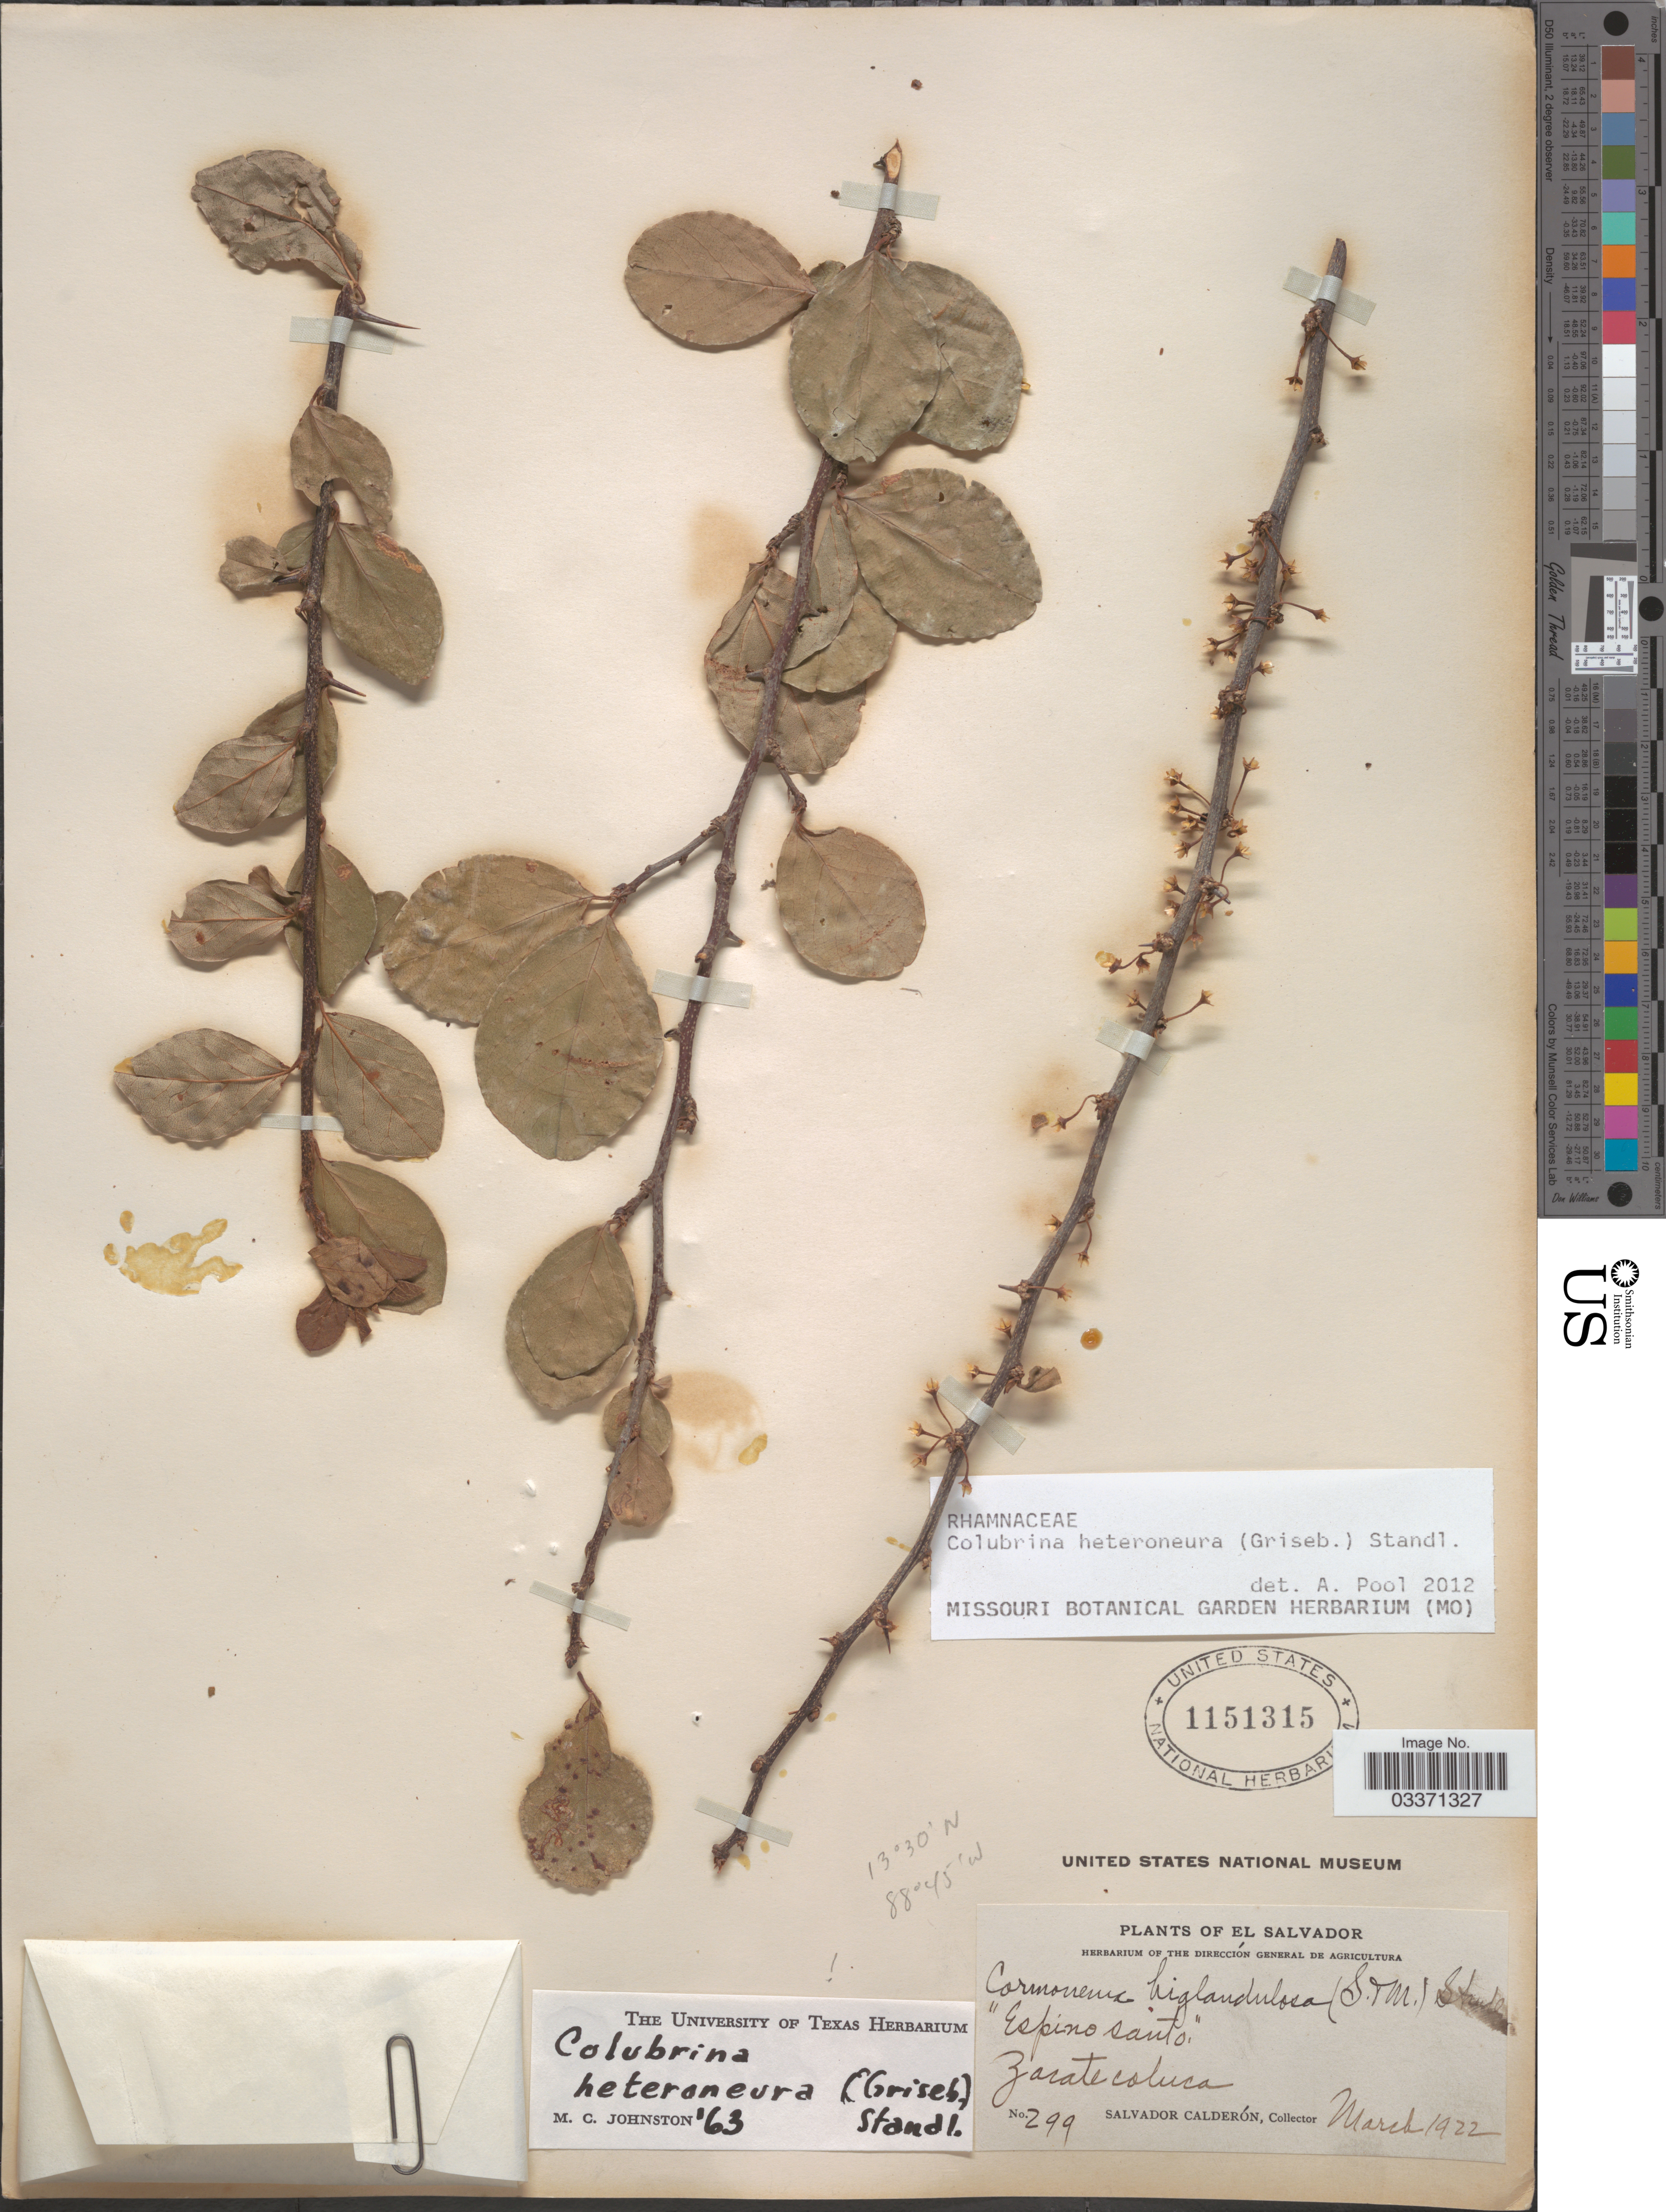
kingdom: Plantae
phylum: Tracheophyta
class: Magnoliopsida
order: Rosales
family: Rhamnaceae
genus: Colubrina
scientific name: Colubrina heteroneura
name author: (Griseb.) Standl.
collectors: S. Calderón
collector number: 299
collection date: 1922-03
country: El Salvador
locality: Zacatecoluca.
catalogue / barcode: US 1151315